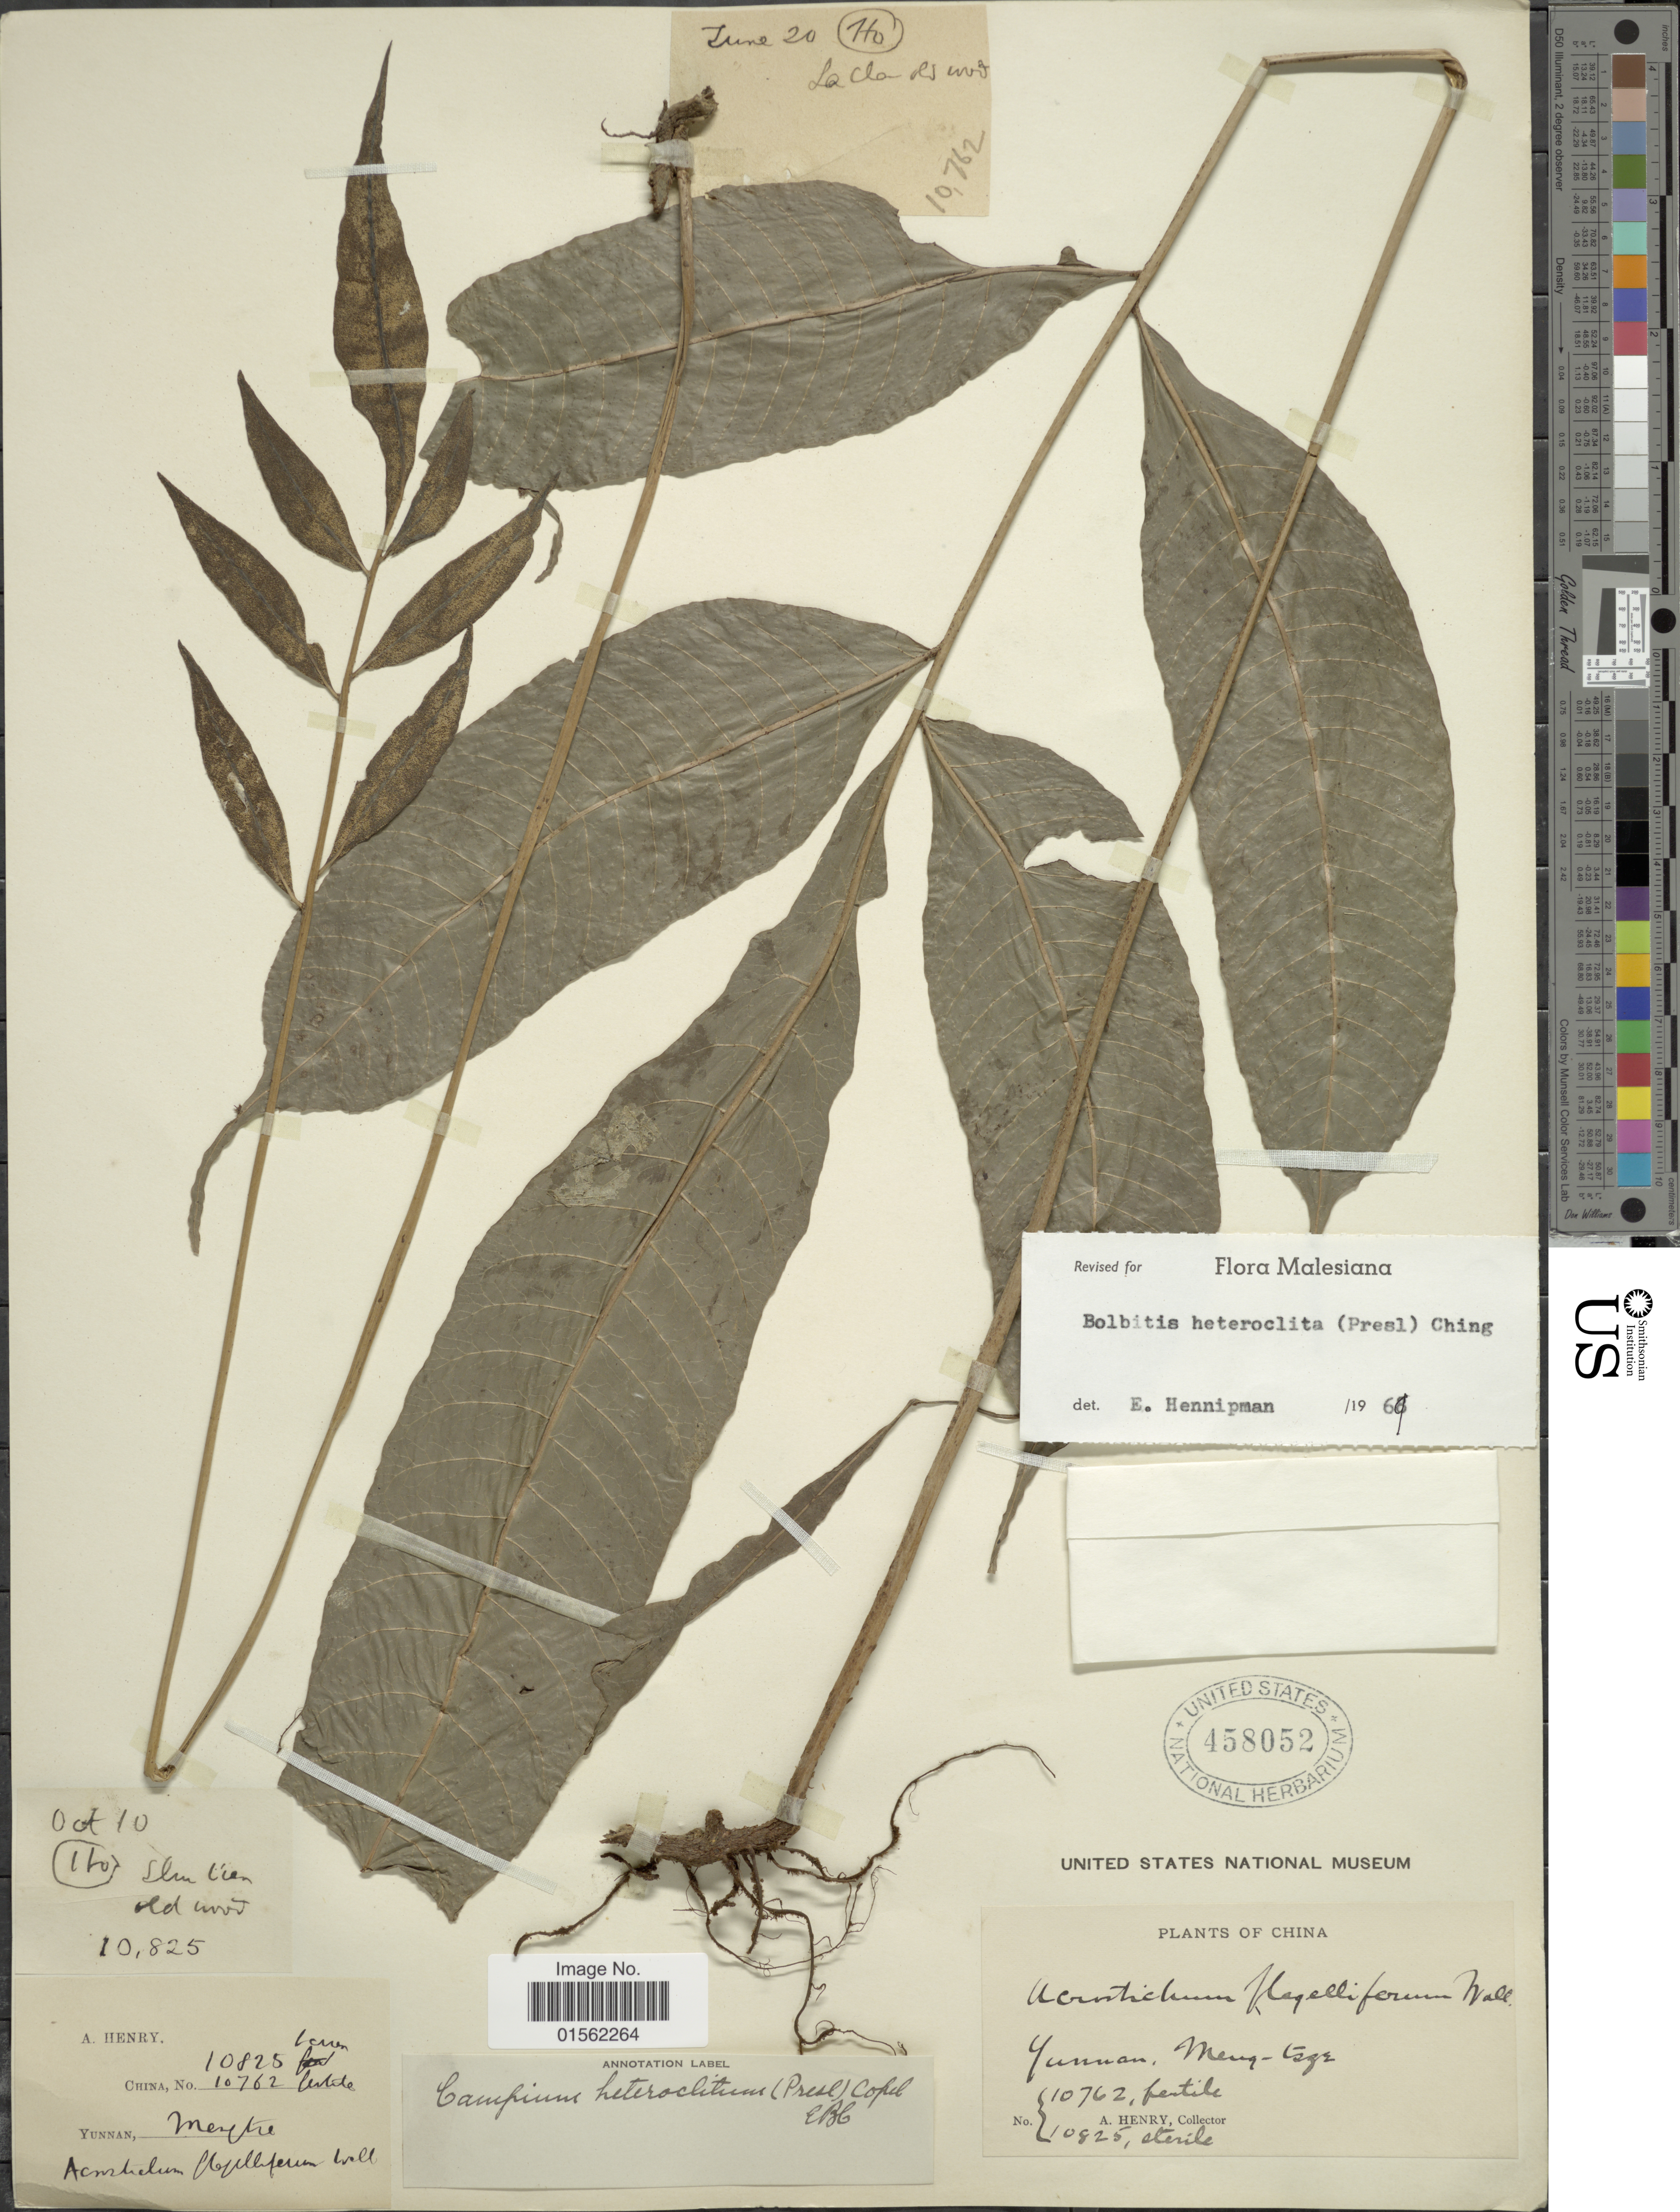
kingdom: Plantae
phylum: Tracheophyta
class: Polypodiopsida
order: Polypodiales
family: Dryopteridaceae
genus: Bolbitis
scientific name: Bolbitis heteroclita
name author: (C. Presl) Ching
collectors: A. Henry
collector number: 10762/10825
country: China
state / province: Yunnan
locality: Meng-tsze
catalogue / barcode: US 458052